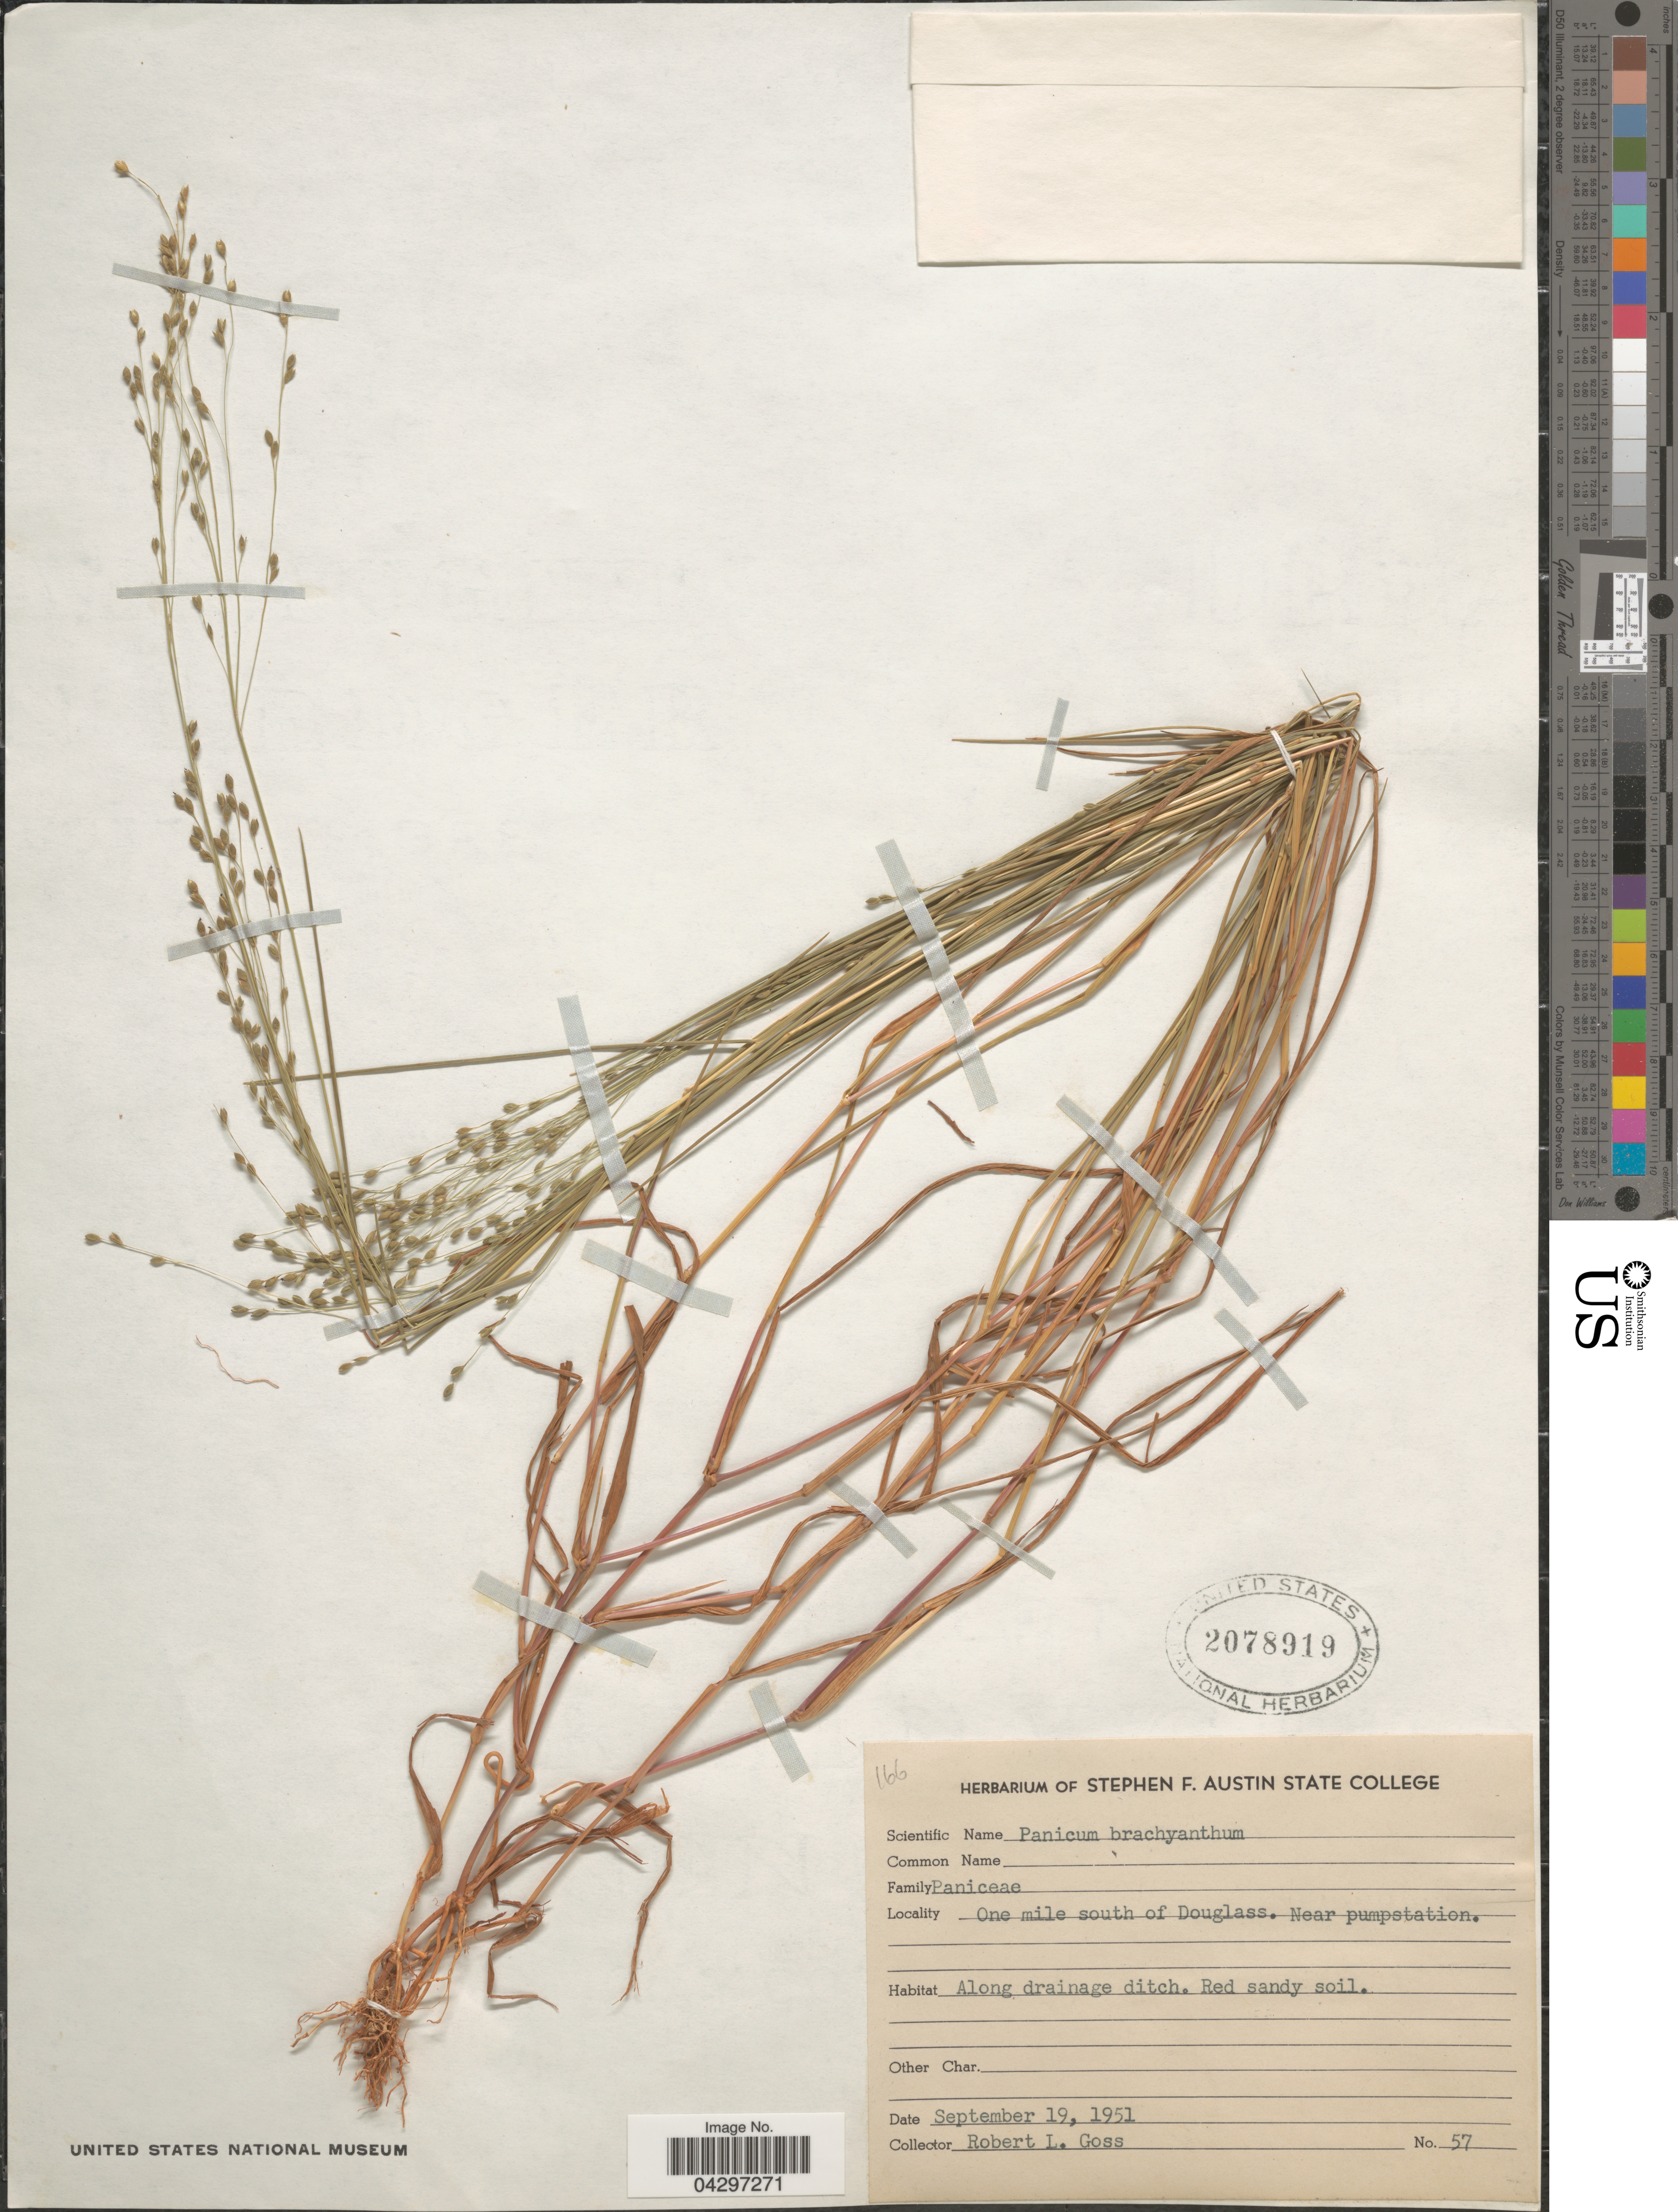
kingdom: Plantae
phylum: Tracheophyta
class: Liliopsida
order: Poales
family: Poaceae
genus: Panicum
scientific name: Panicum brachyanthum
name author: Steud.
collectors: R. Goss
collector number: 57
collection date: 1951-09-19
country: United States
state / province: Texas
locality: One mile south of Douglass. Near pumpstation.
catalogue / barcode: US 2078919